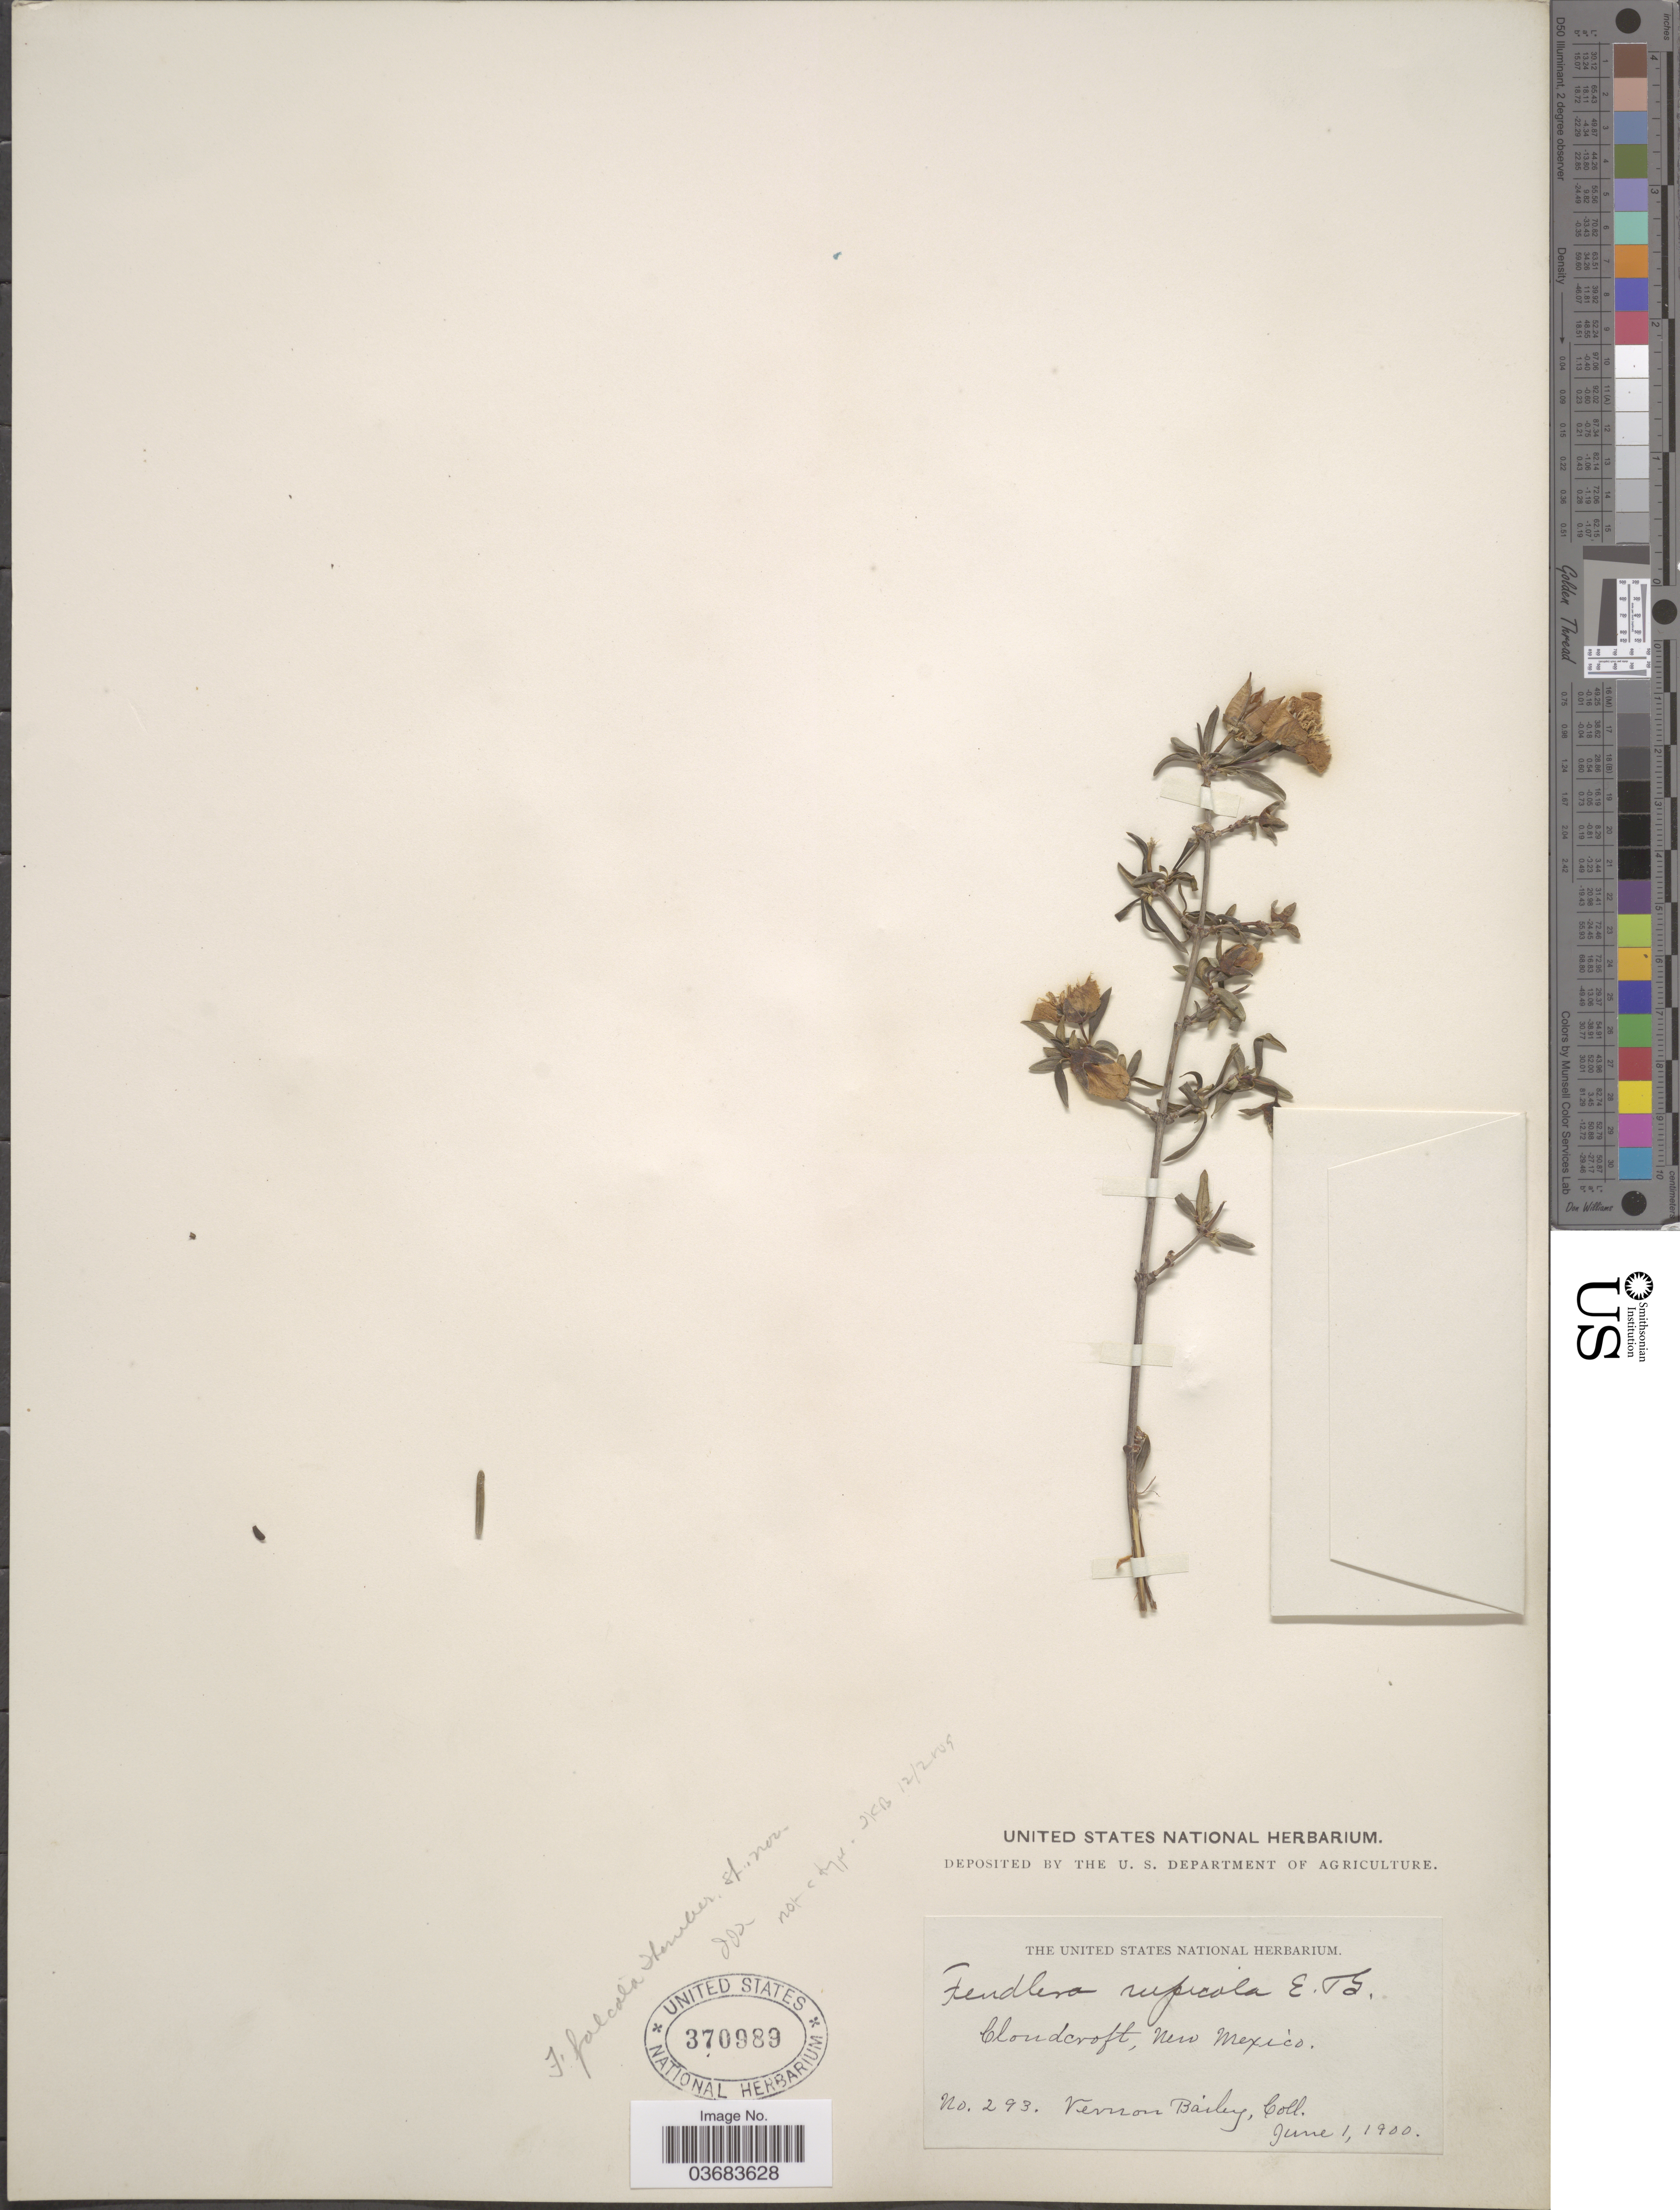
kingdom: Plantae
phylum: Tracheophyta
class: Magnoliopsida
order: Cornales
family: Hydrangeaceae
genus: Fendlera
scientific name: Fendlera rupicola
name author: Englem. & A. Gray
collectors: V. O. Bailey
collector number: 293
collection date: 1900-06-01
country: United States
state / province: New Mexico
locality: Cloudcroft.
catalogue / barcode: US 370989